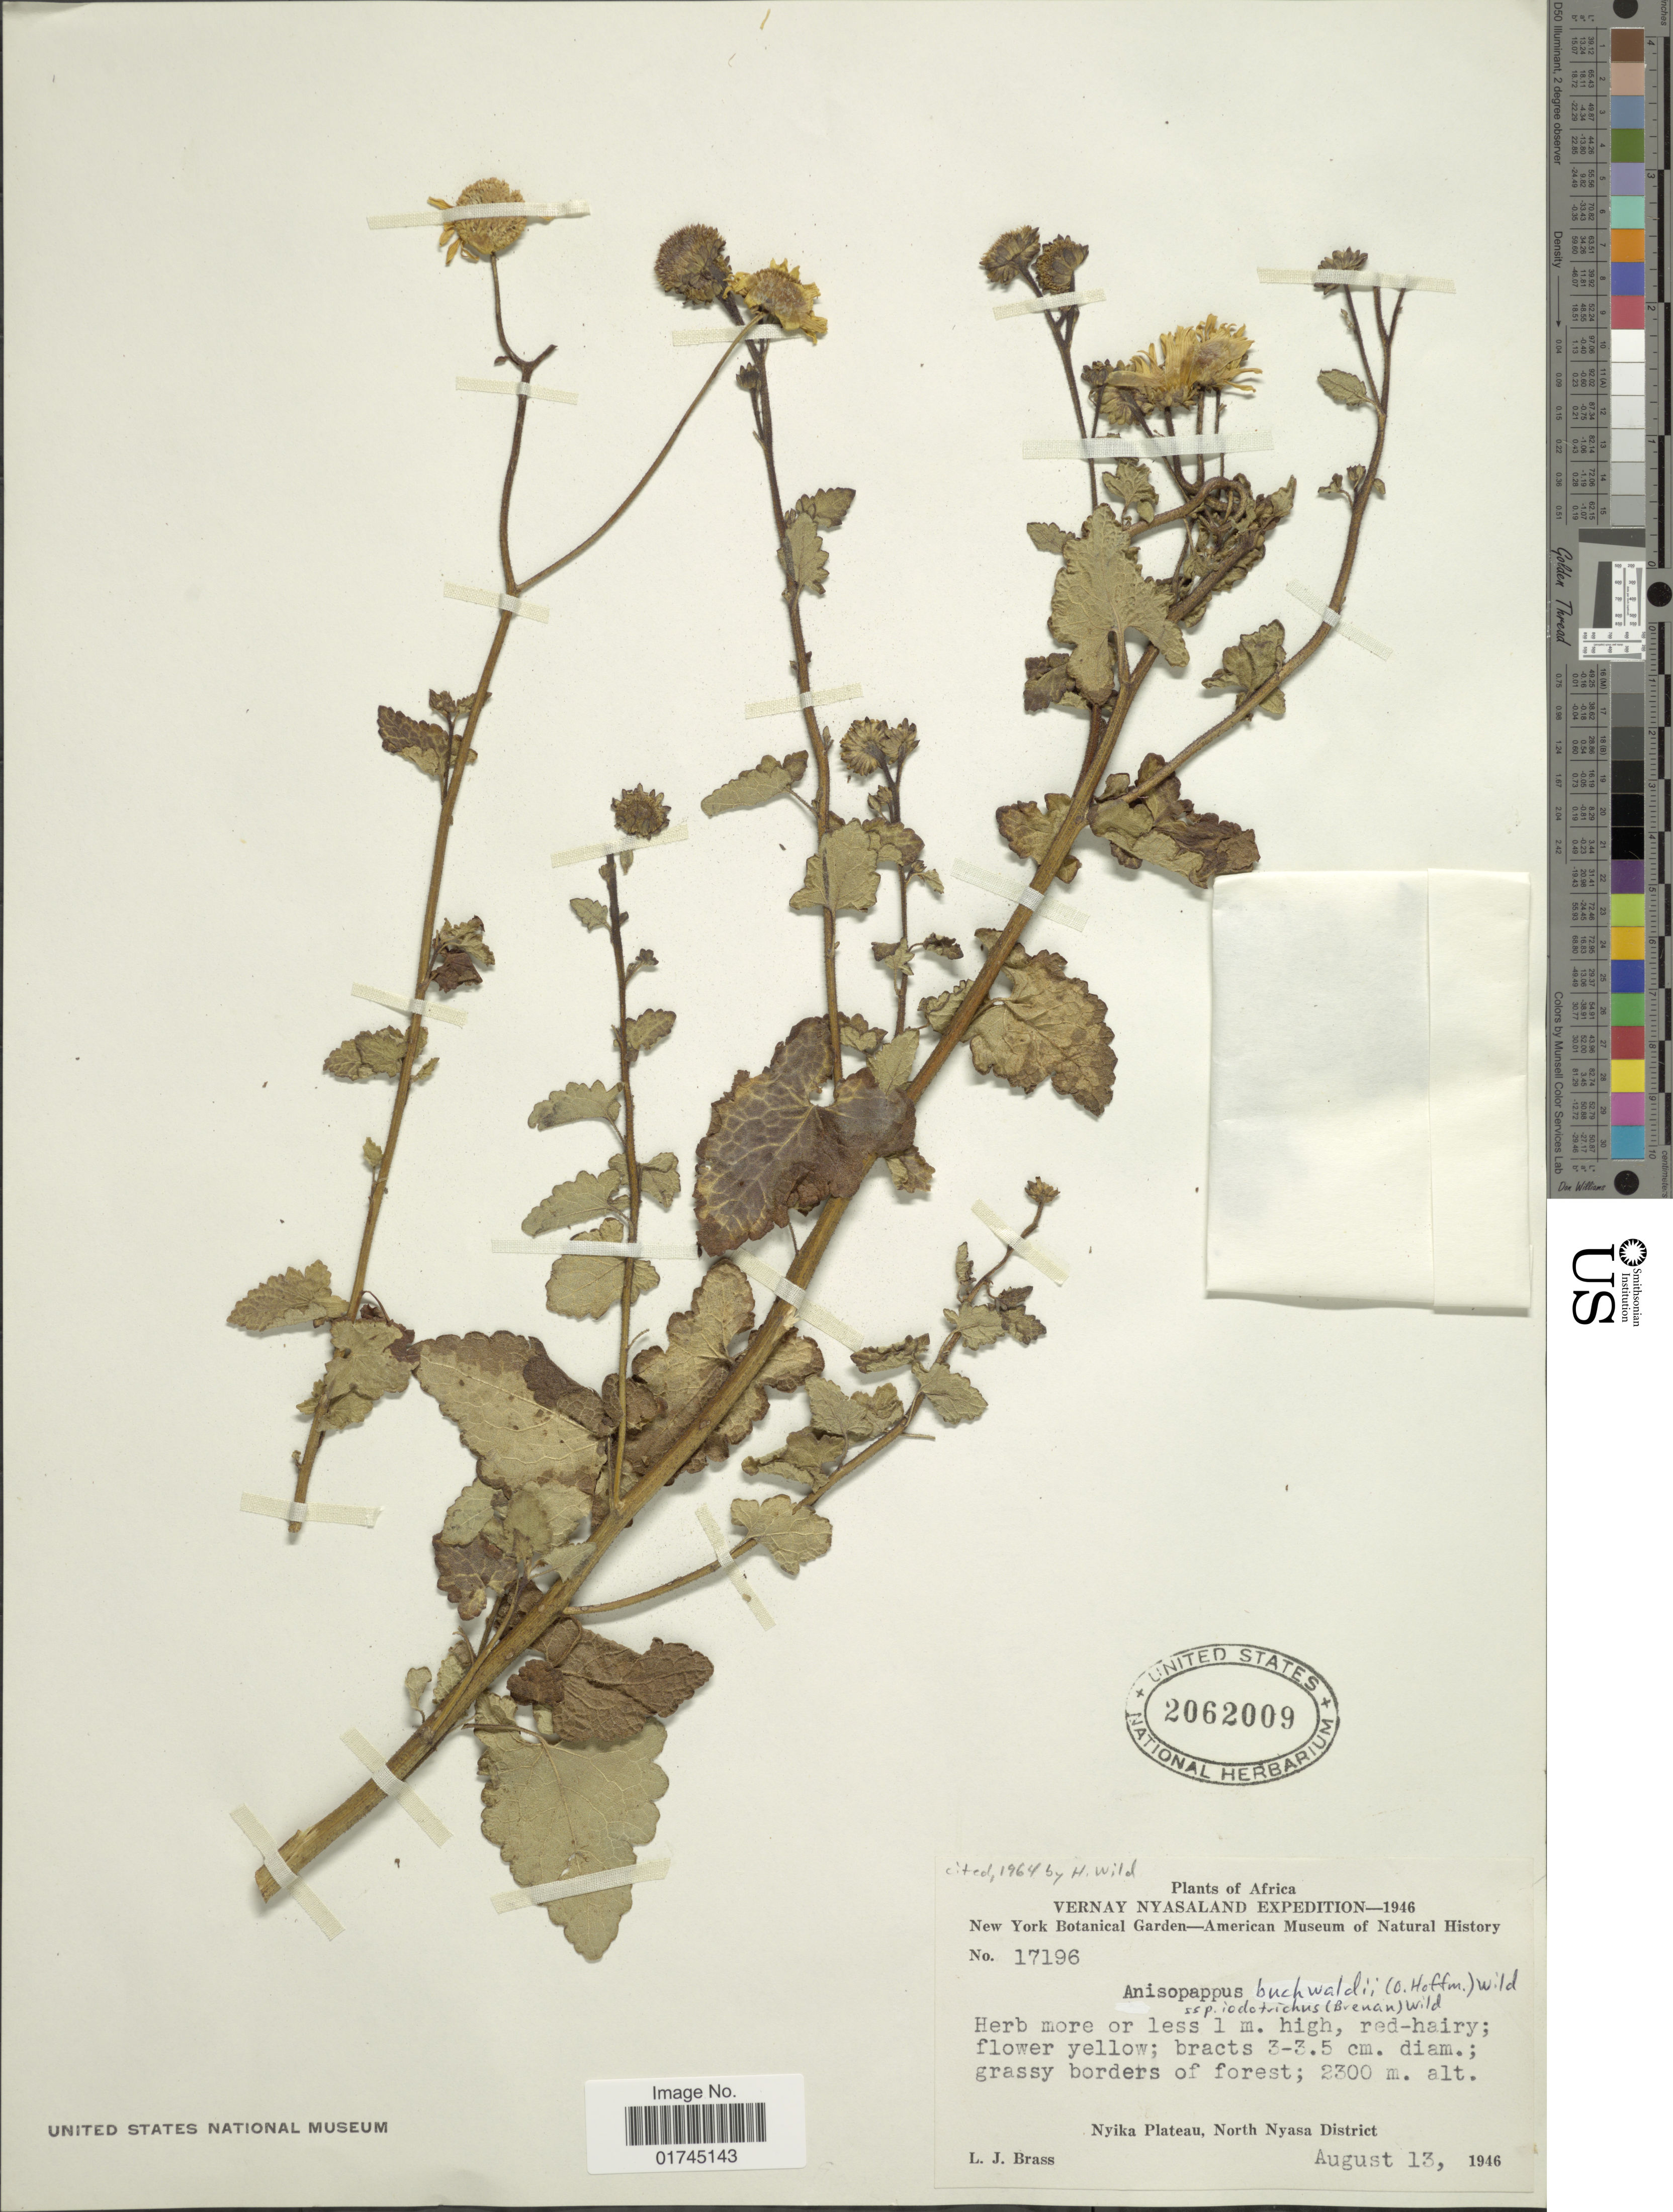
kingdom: Plantae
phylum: Tracheophyta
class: Magnoliopsida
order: Asterales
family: Asteraceae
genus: Anisopappus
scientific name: Anisopappus buchwaldii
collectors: L. J. Brass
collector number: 17196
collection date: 1946-08-13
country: Malawi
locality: Vernay Nyasaland, Nyika Plateau, North Nyasa District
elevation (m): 2300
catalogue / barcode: US 2062009